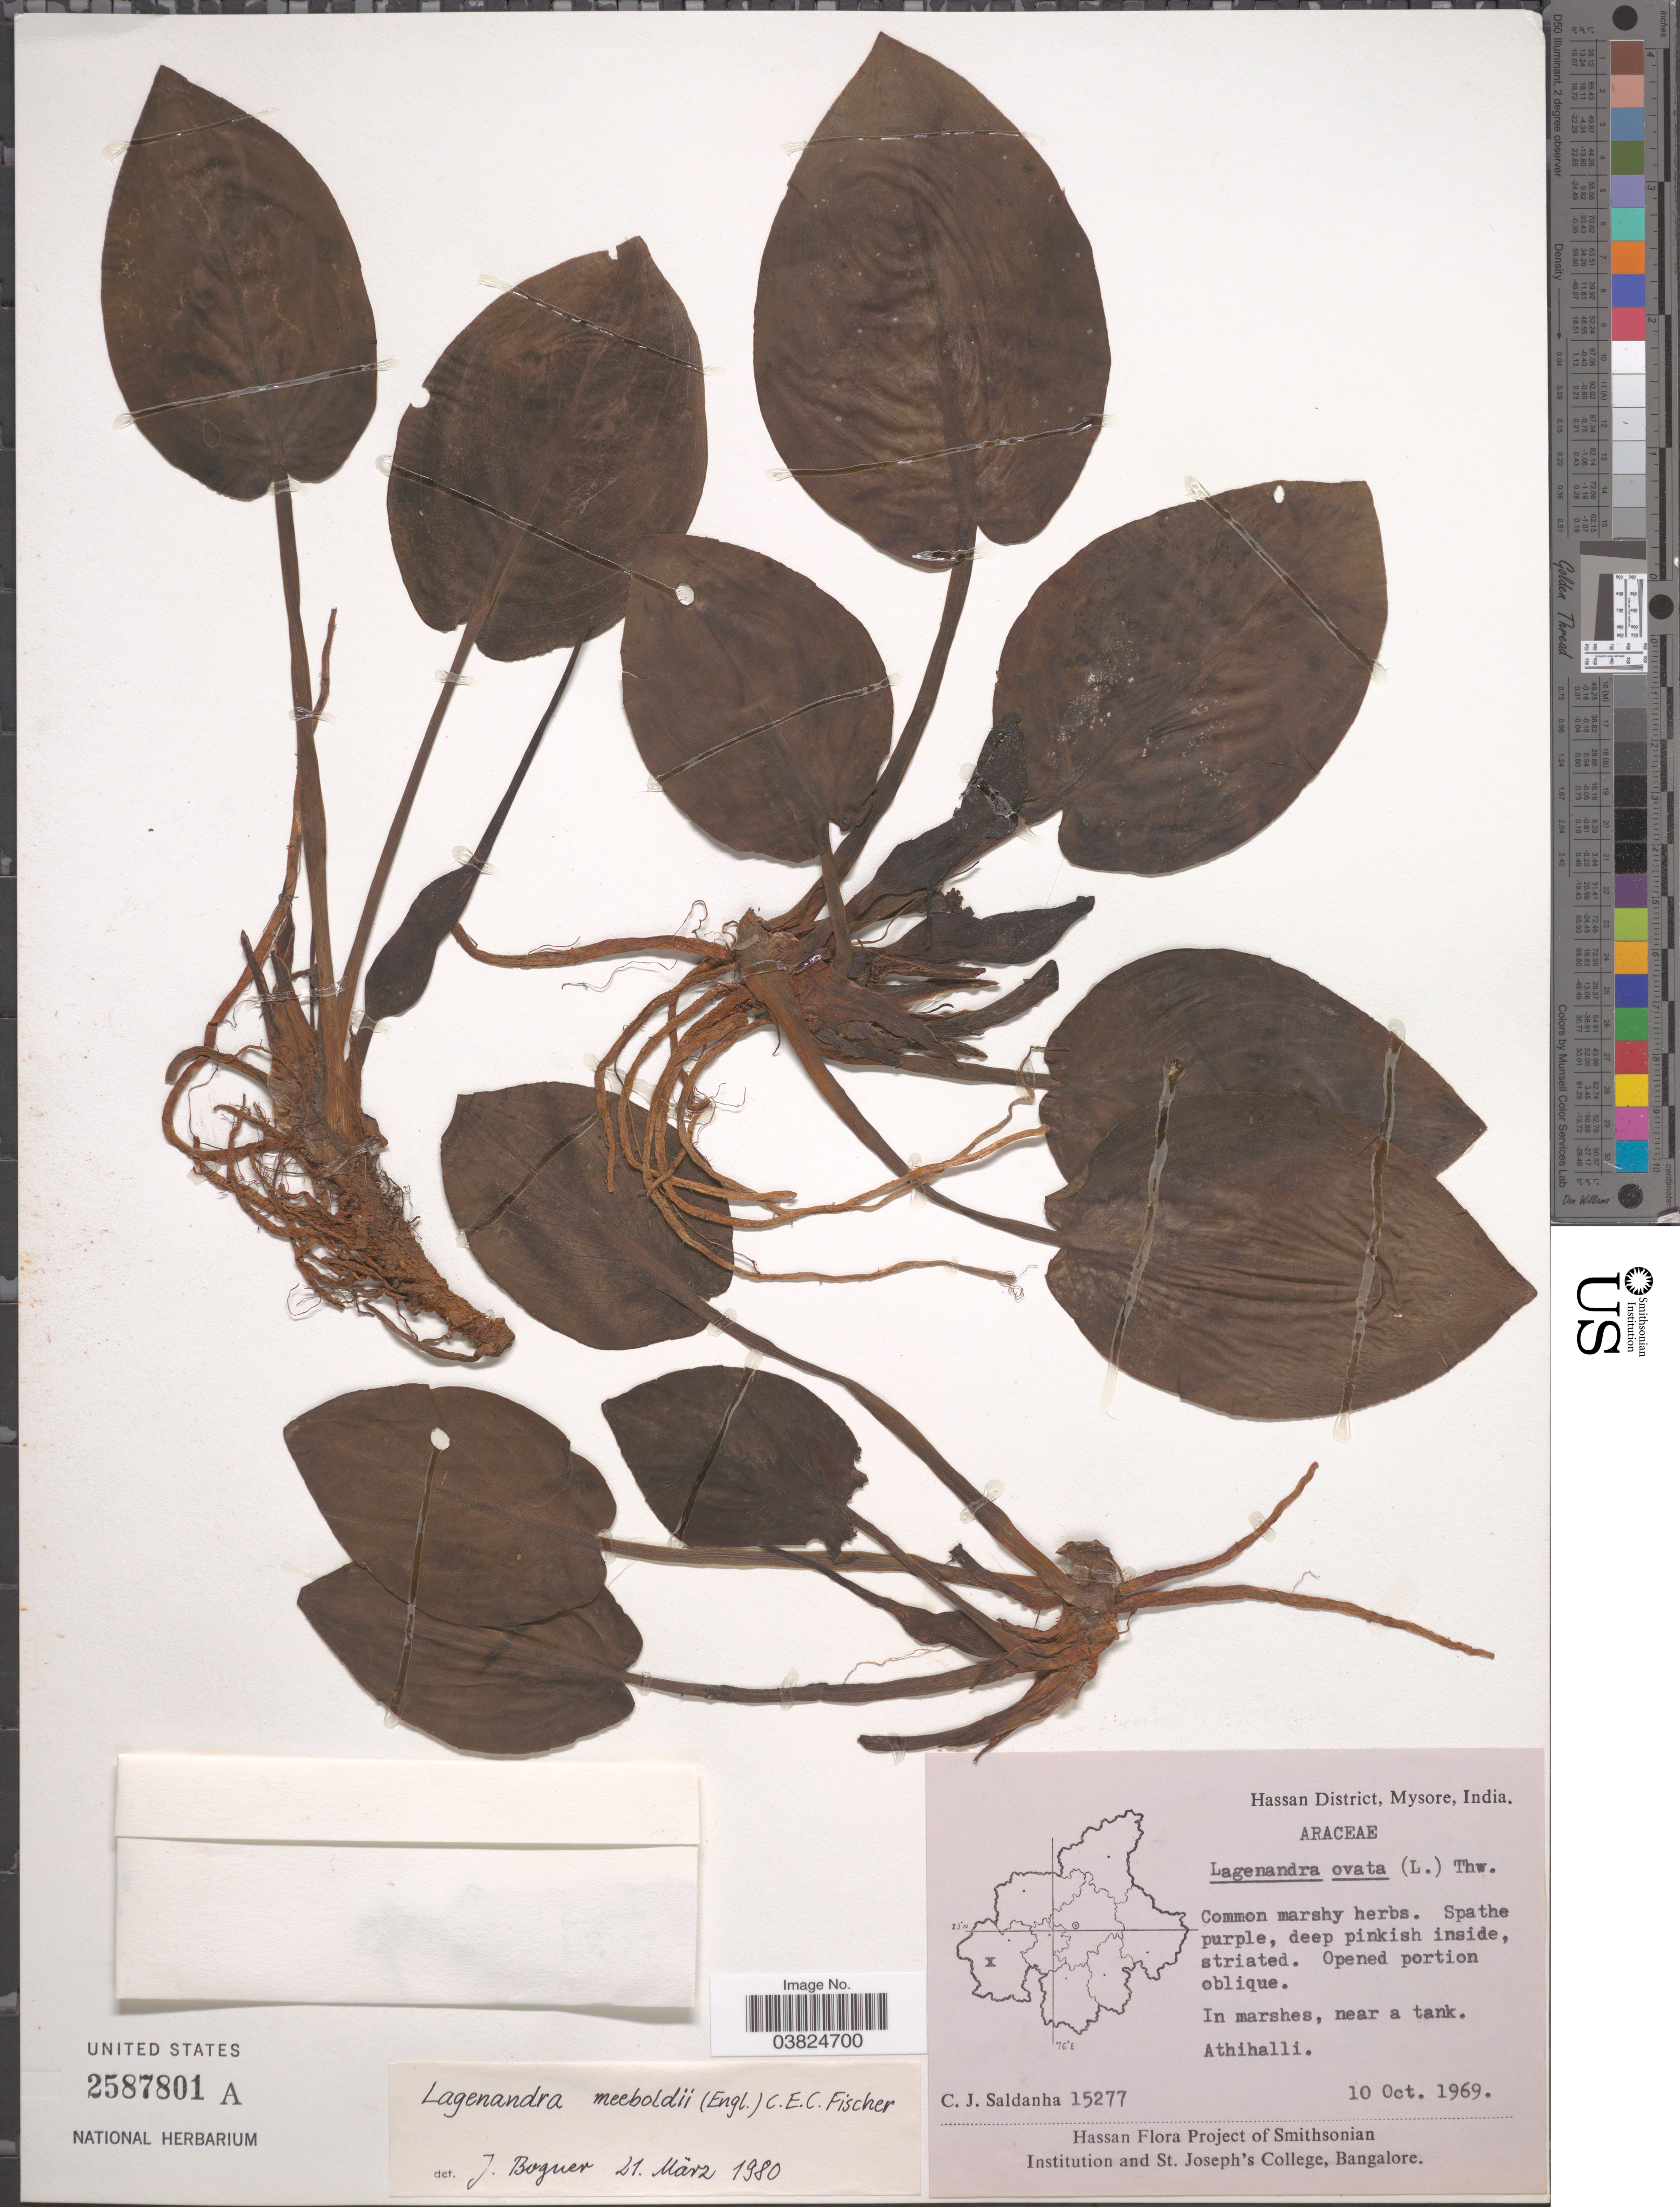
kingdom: Plantae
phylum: Tracheophyta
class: Liliopsida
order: Alismatales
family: Araceae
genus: Lagenandra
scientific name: Lagenandra meeboldii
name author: (Engl.) C.E.C. Fisch.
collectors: C. J. Saldanha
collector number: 15277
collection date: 1969-10-10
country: India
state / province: Karnataka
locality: Hassan District, Mysore. In marshes, near a tank. Athihalli.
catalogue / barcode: US 2587801A